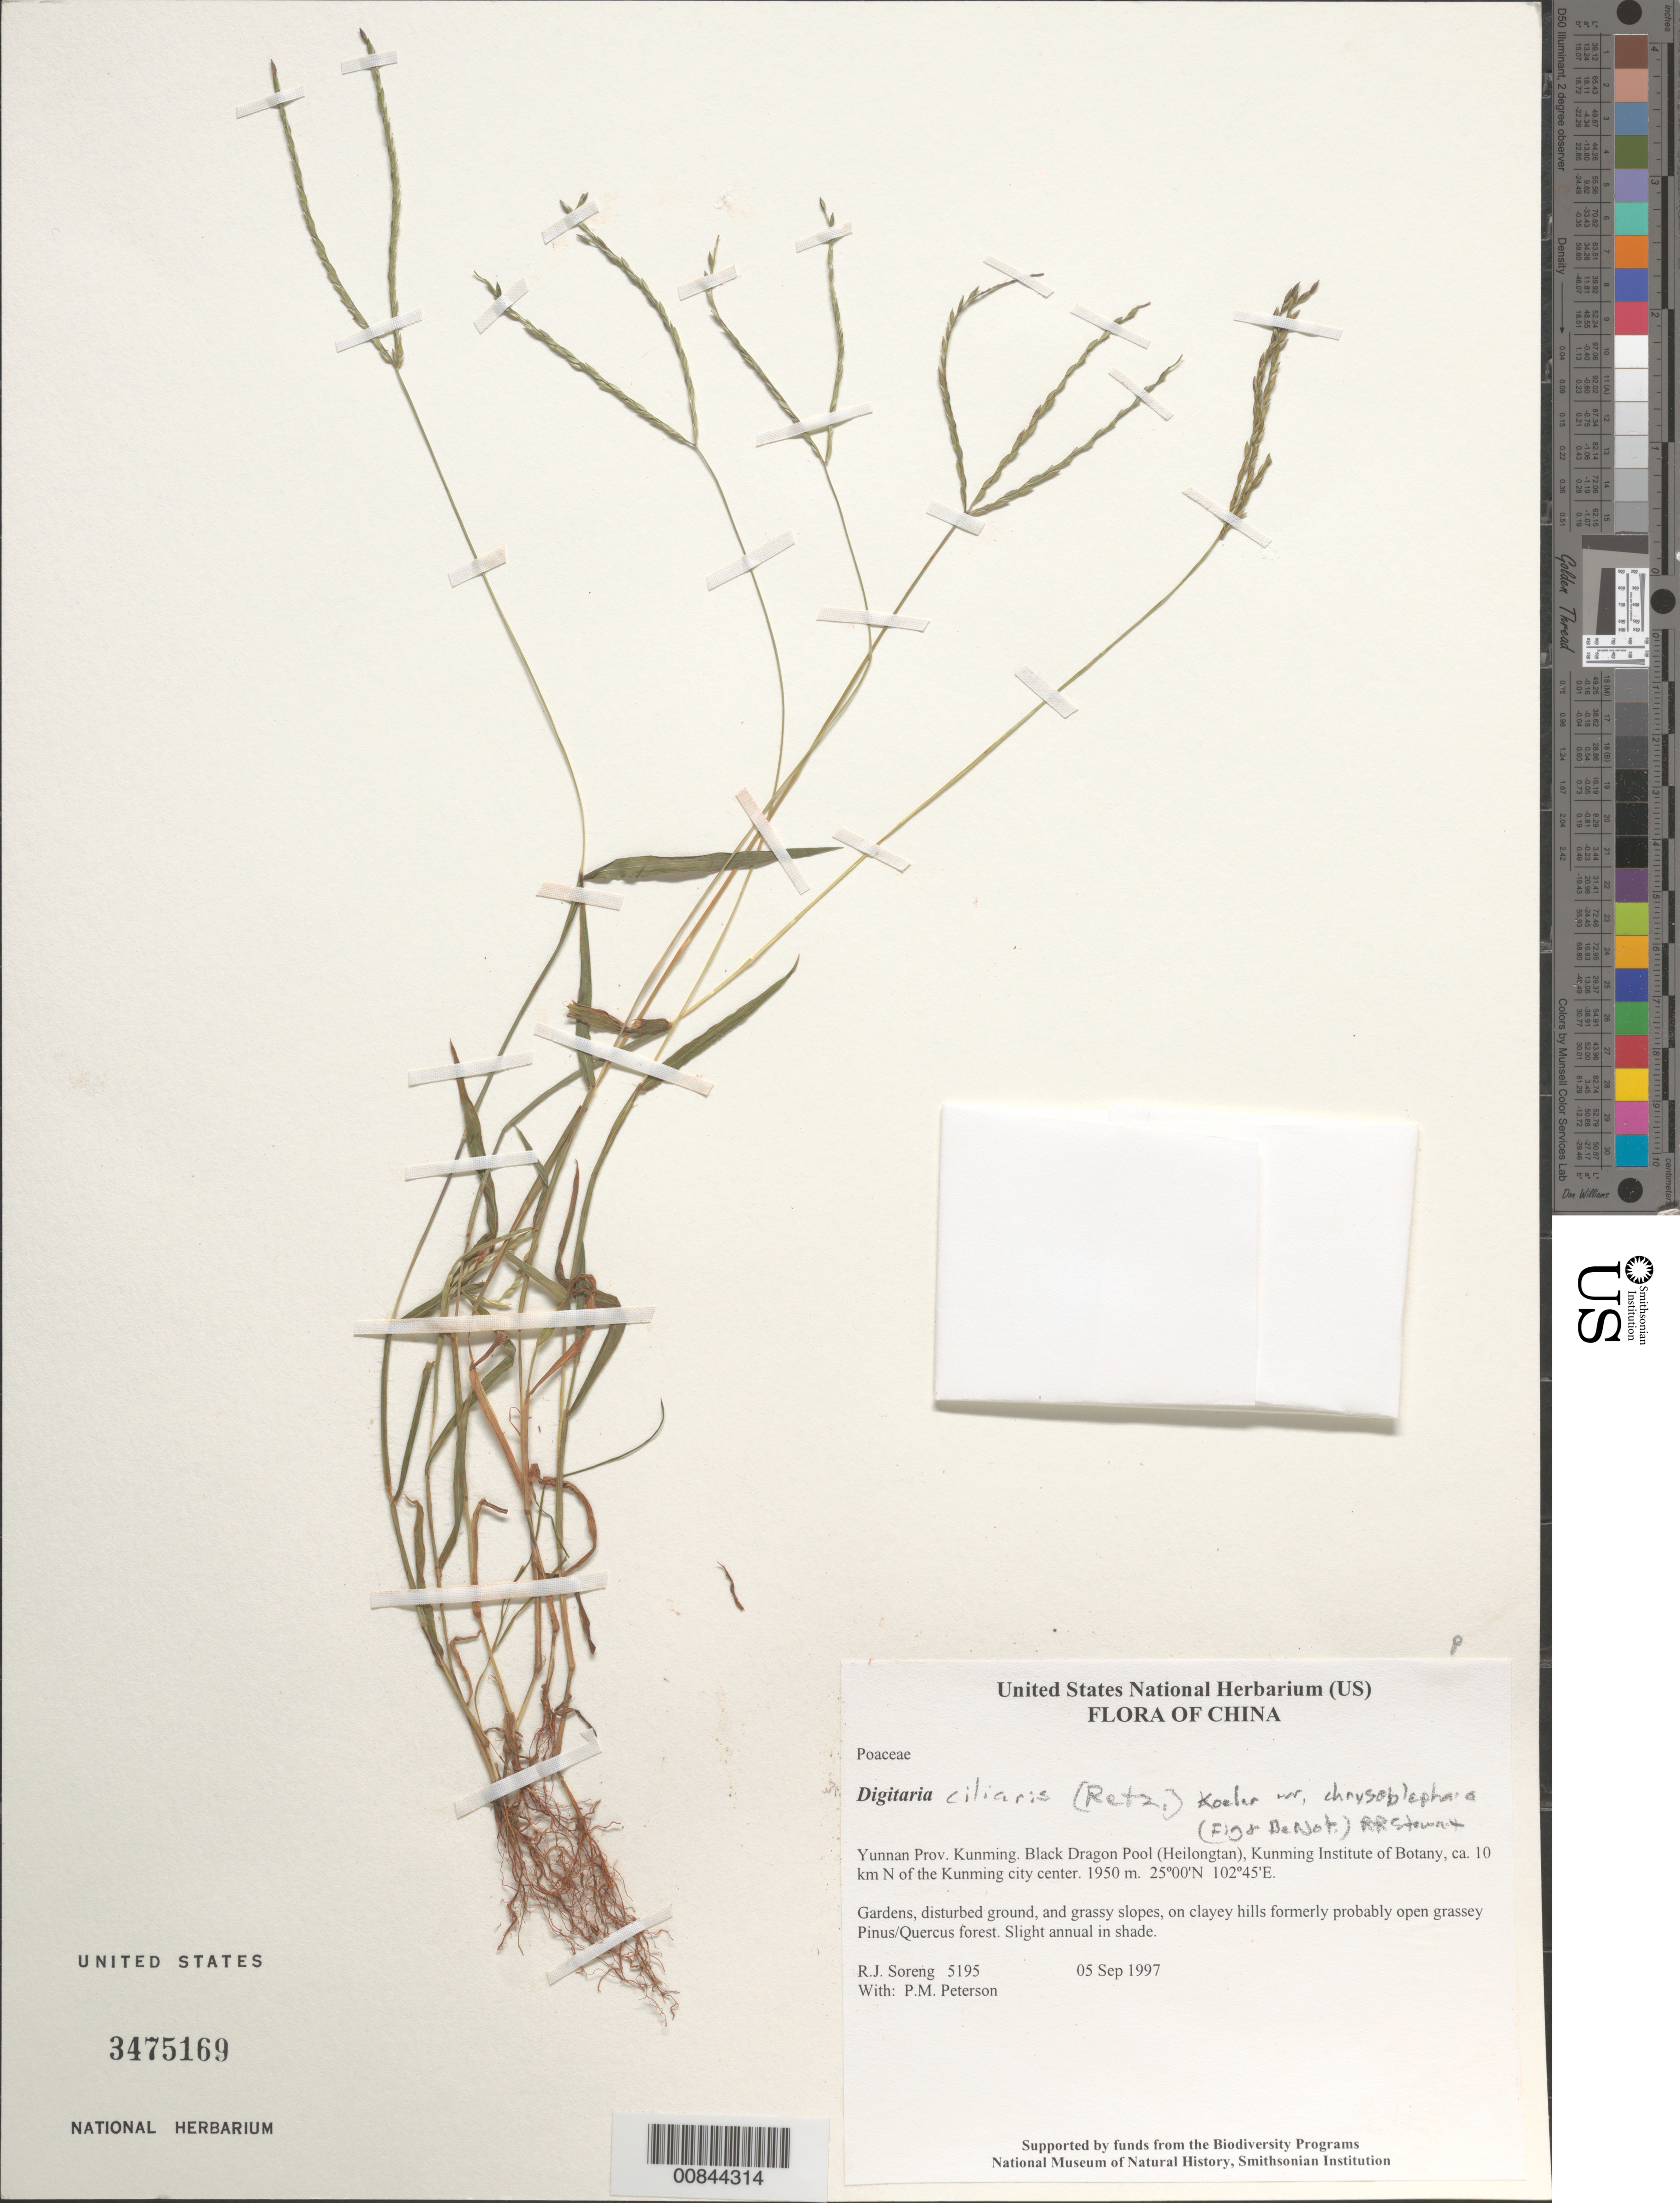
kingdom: Plantae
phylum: Tracheophyta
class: Liliopsida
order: Poales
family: Poaceae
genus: Digitaria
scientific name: Digitaria ciliaris var. chrysoblephara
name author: (Fig. & De Not.) R.R. Stewart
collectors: R. J. Soreng & P. M. Peterson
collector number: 5195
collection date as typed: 05 Sep 1997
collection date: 1997-09-05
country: China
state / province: Yunnan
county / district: Kunming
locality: Black Dragon Pool (Heilongtan), Kunming Institute of Botany, ca. 10 km N of the Kunming city center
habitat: Gardens, disturbed ground, and grassy slopes, on clayey hills formerly probably open grassey Pinus/Quercus forest.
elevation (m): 1950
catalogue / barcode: US 3475169